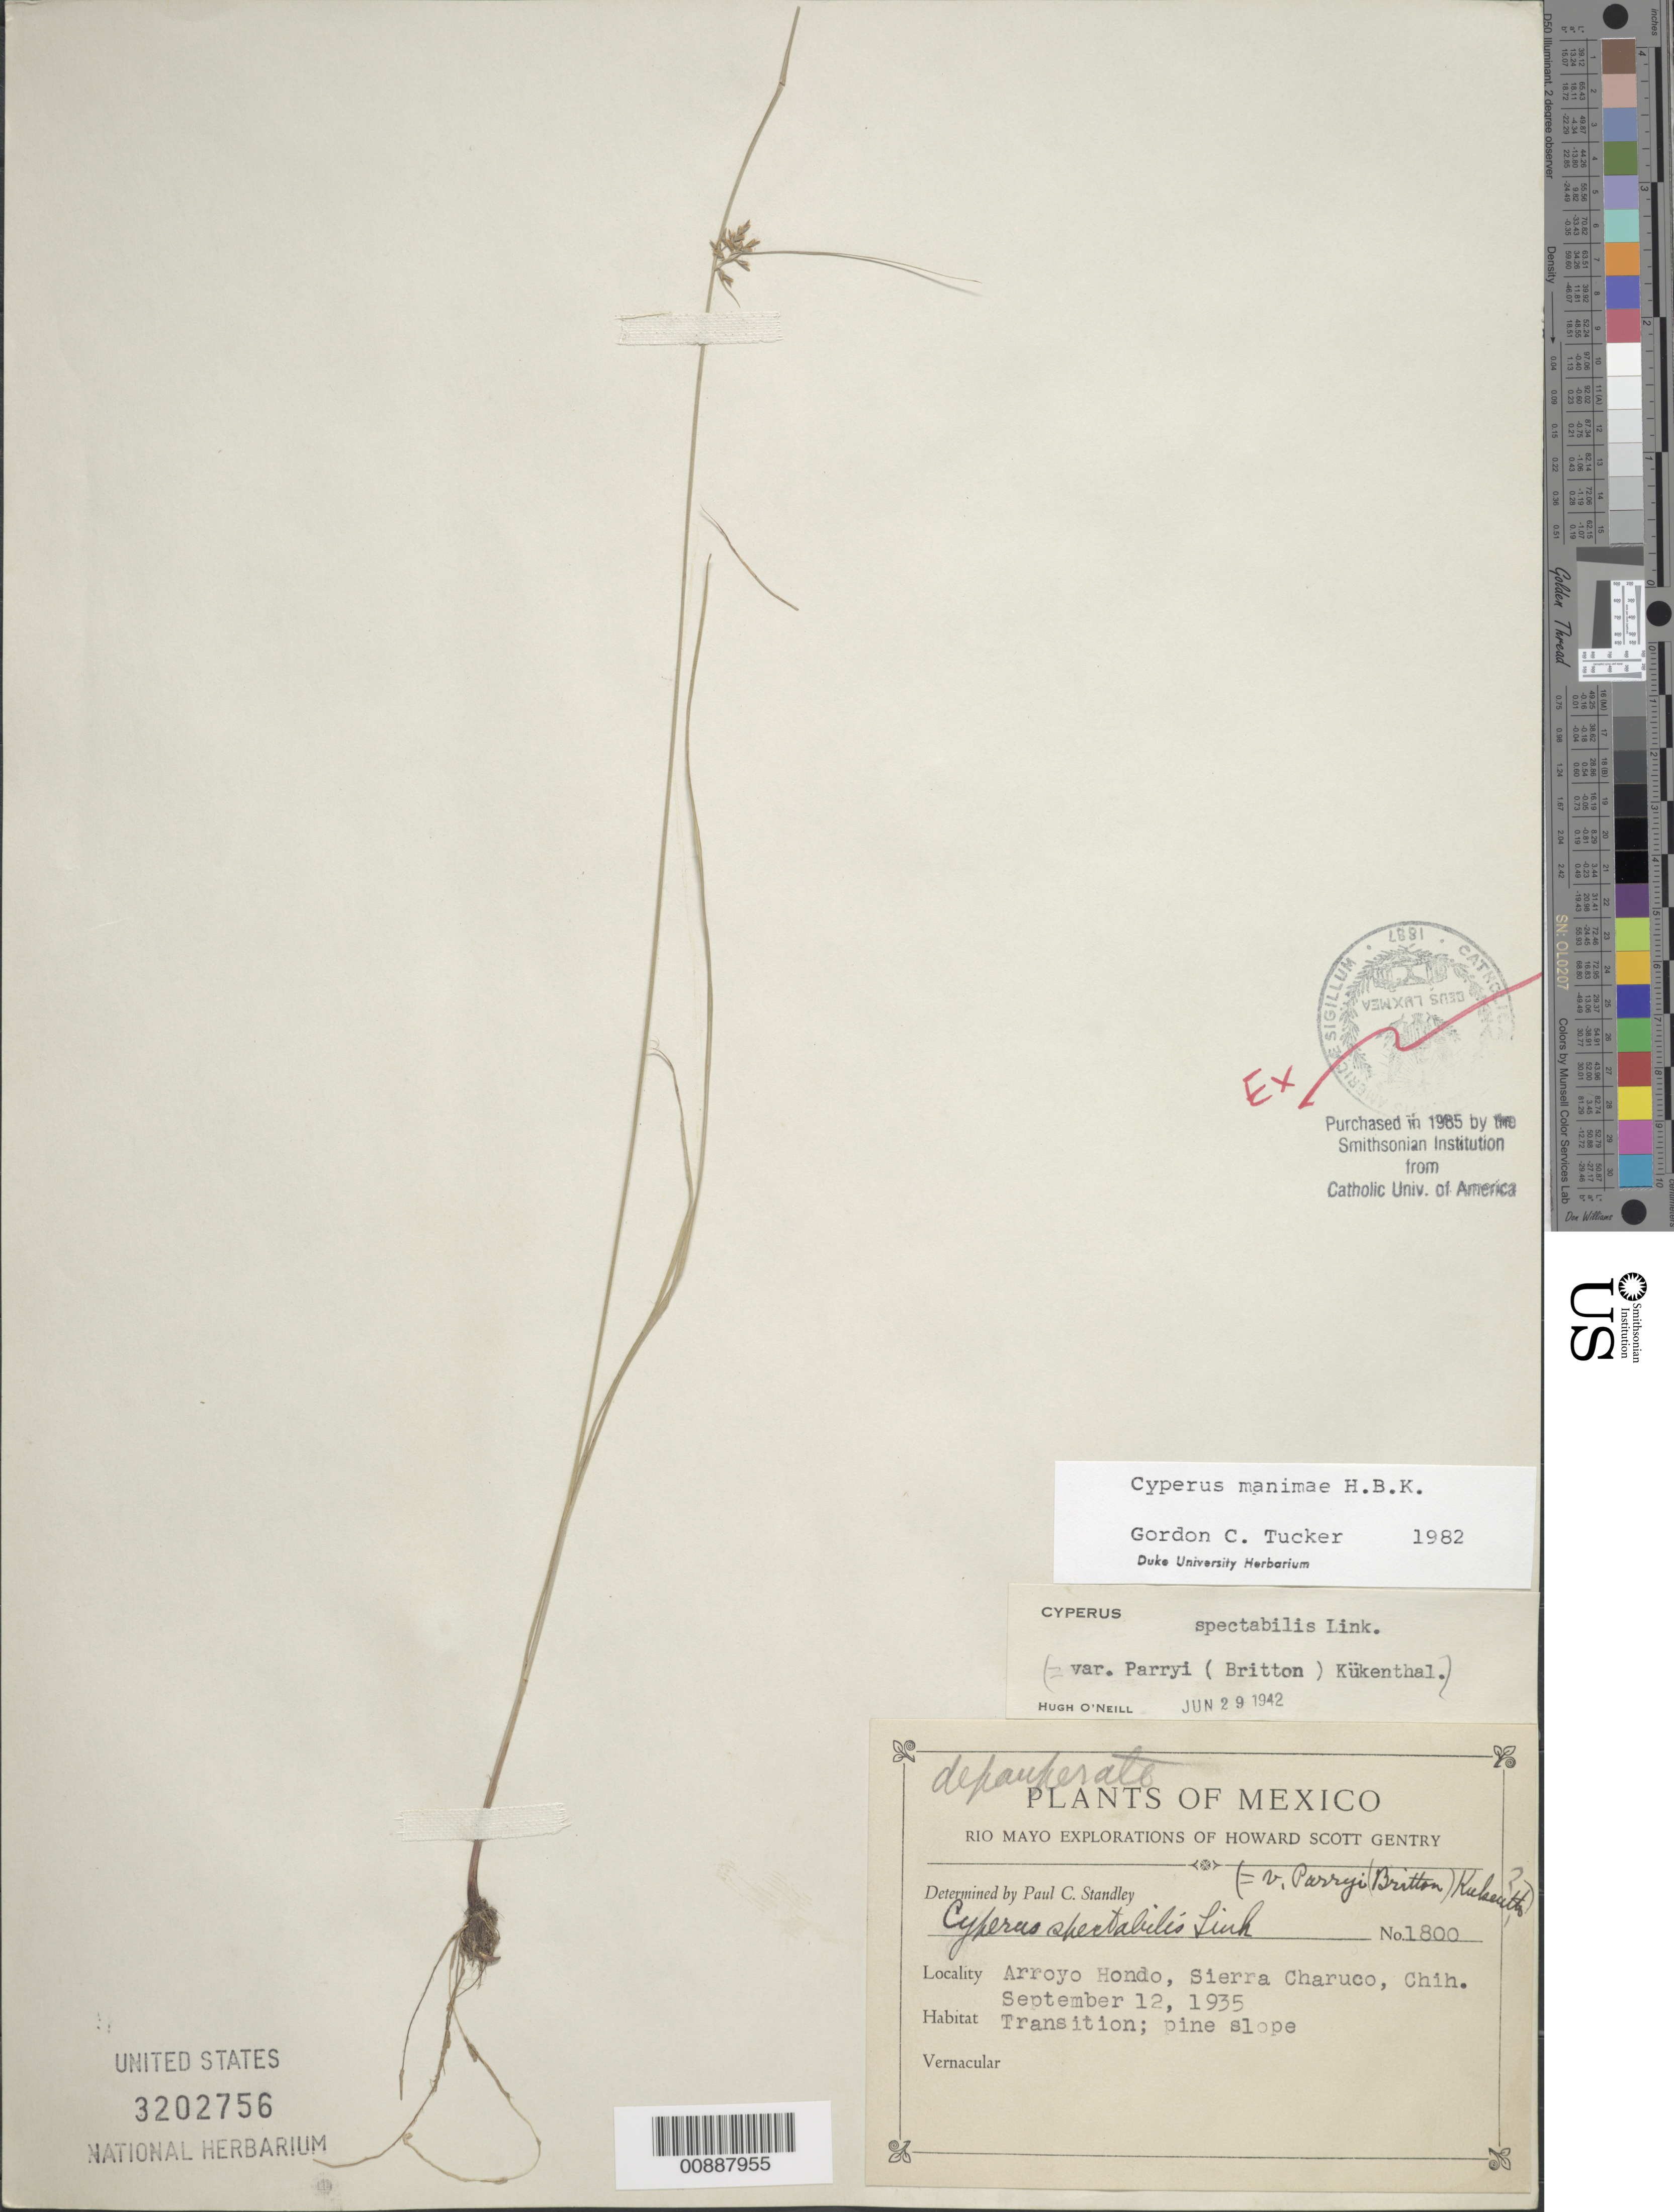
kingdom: Plantae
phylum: Tracheophyta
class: Liliopsida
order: Poales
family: Cyperaceae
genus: Cyperus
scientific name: Cyperus manimae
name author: Kunth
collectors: H. S. Gentry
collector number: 1800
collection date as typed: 12 Sep 1935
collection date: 1935-09-12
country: Mexico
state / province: Chihuahua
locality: Arroyo Hondo, Sierra Charuco, Chihuahua.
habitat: Transition; pine slope.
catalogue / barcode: US 3202756